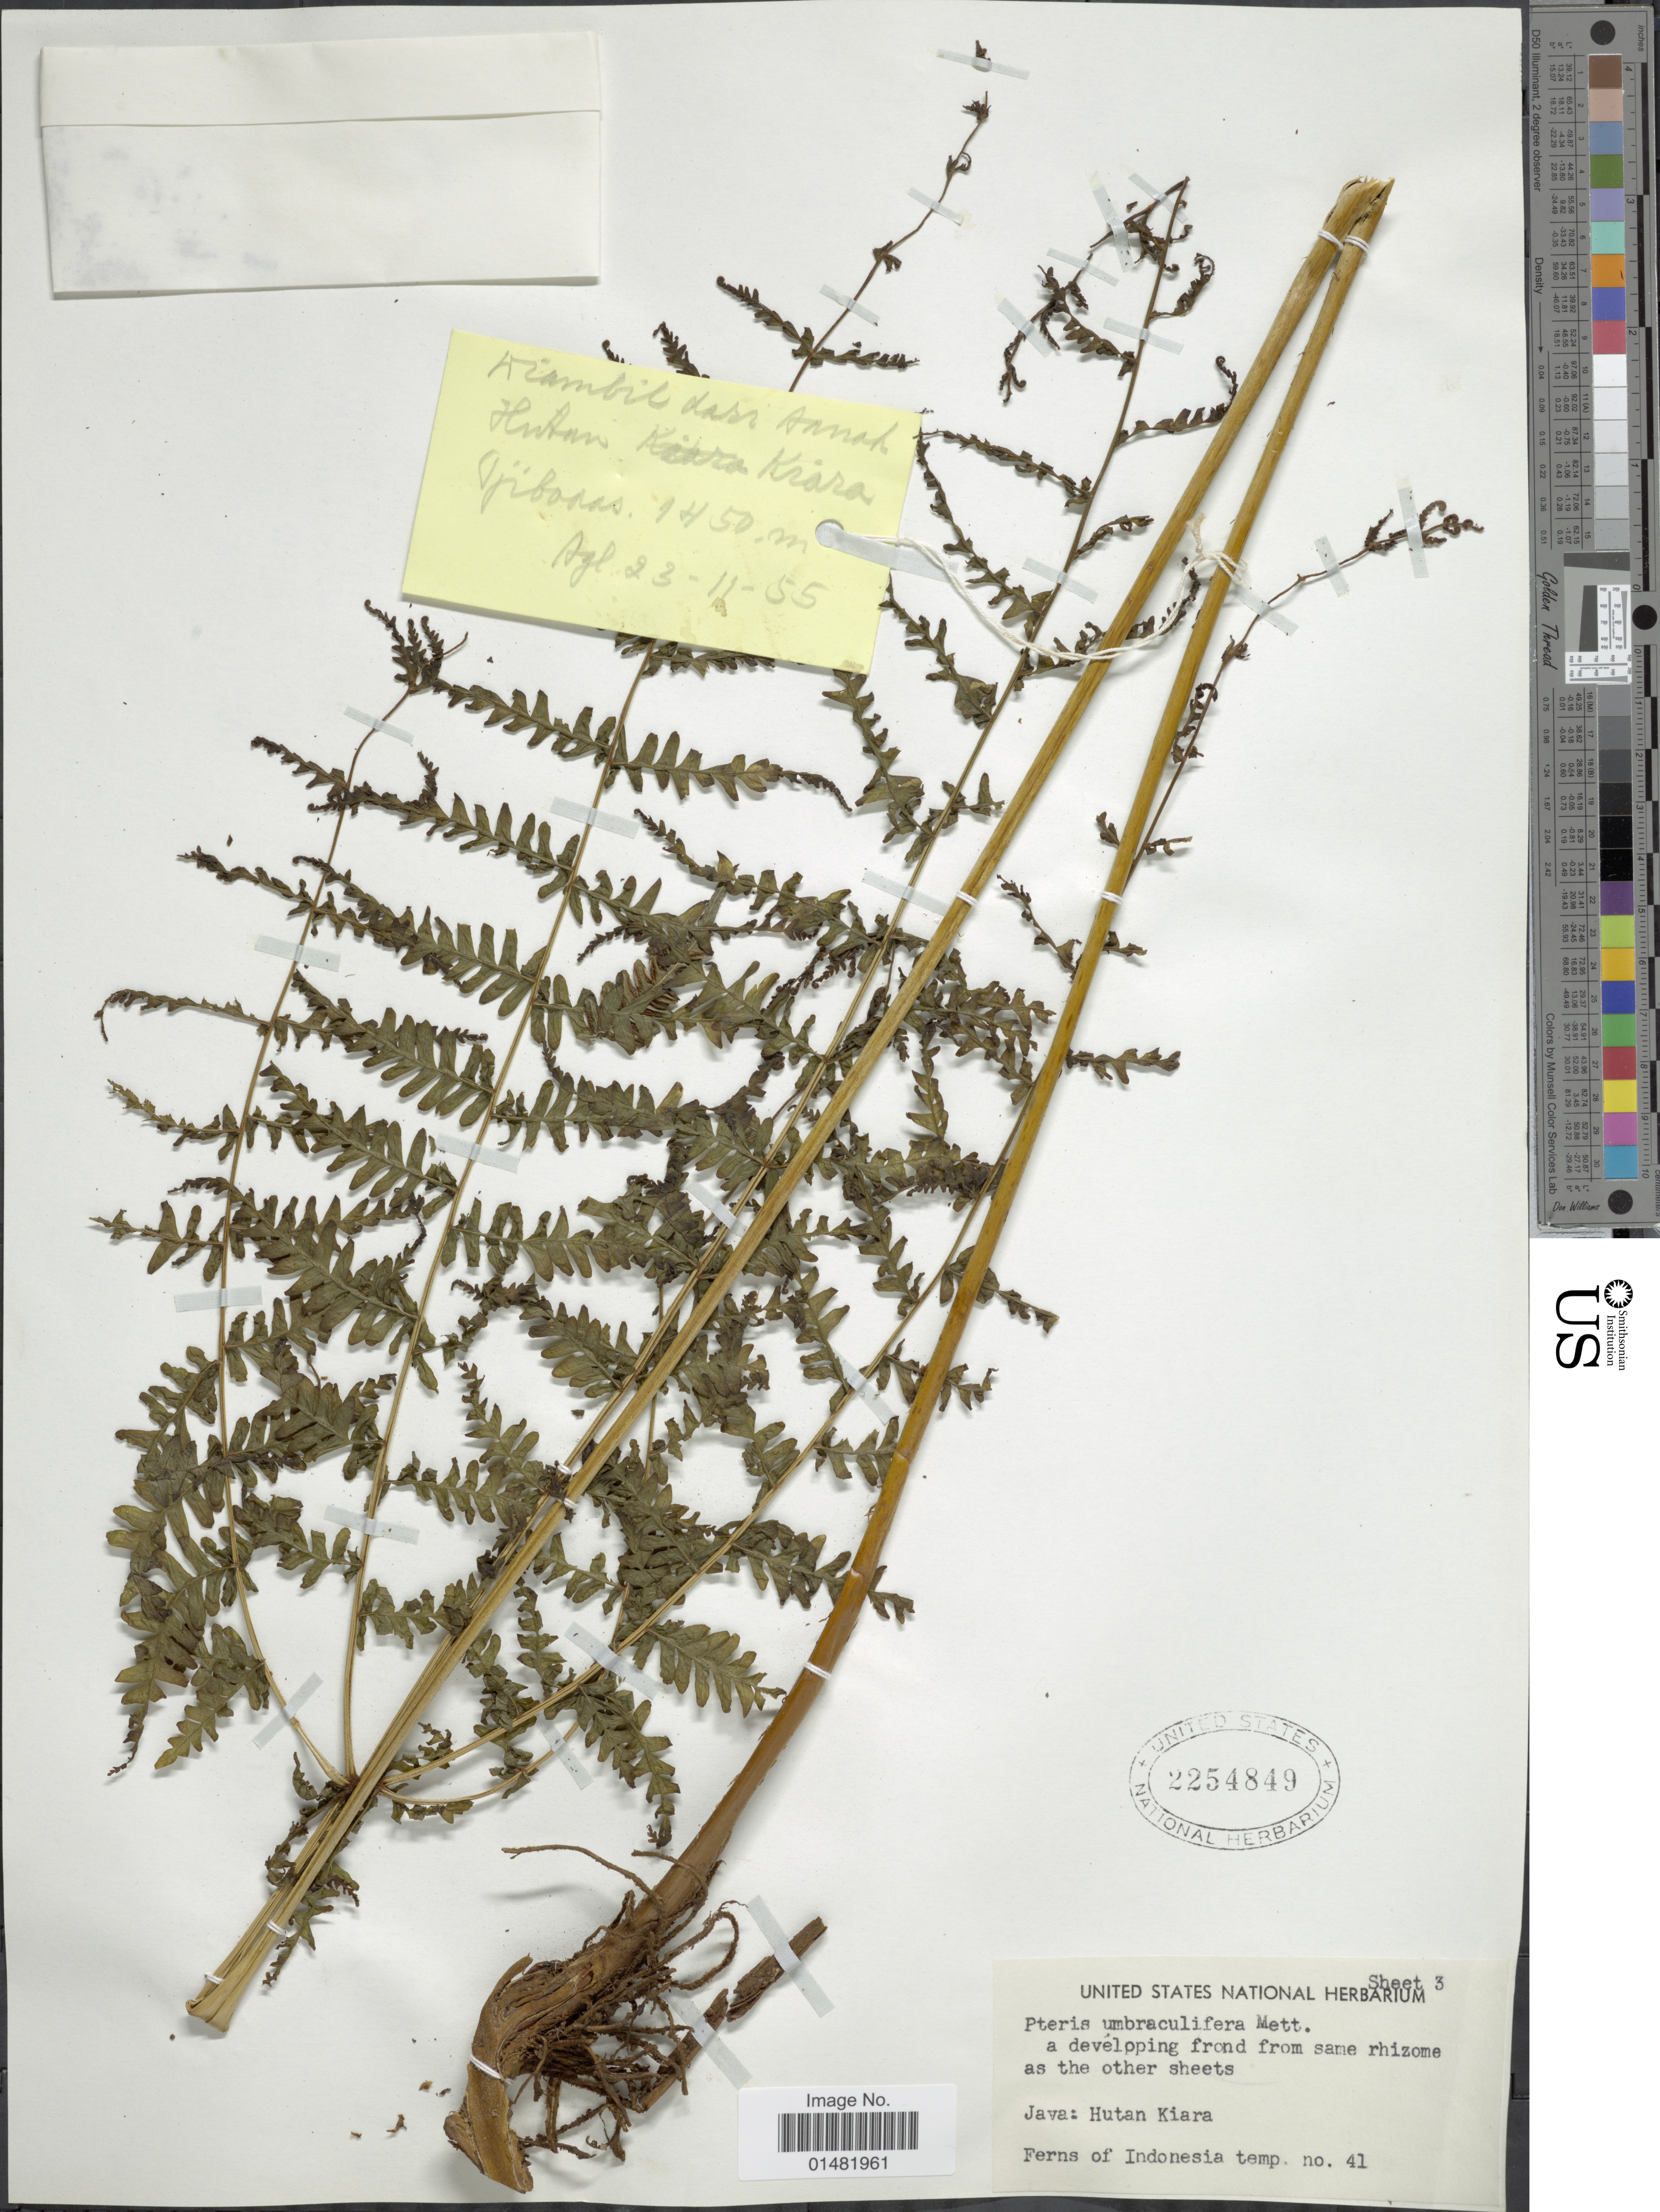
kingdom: Plantae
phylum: Tracheophyta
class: Polypodiopsida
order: Polypodiales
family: Pteridaceae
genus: Pteris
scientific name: Pteris umbraculifera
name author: Mett.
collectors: U.S. National Herbarium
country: Indonesia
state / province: Java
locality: Hutan Kiara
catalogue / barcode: US 2254849